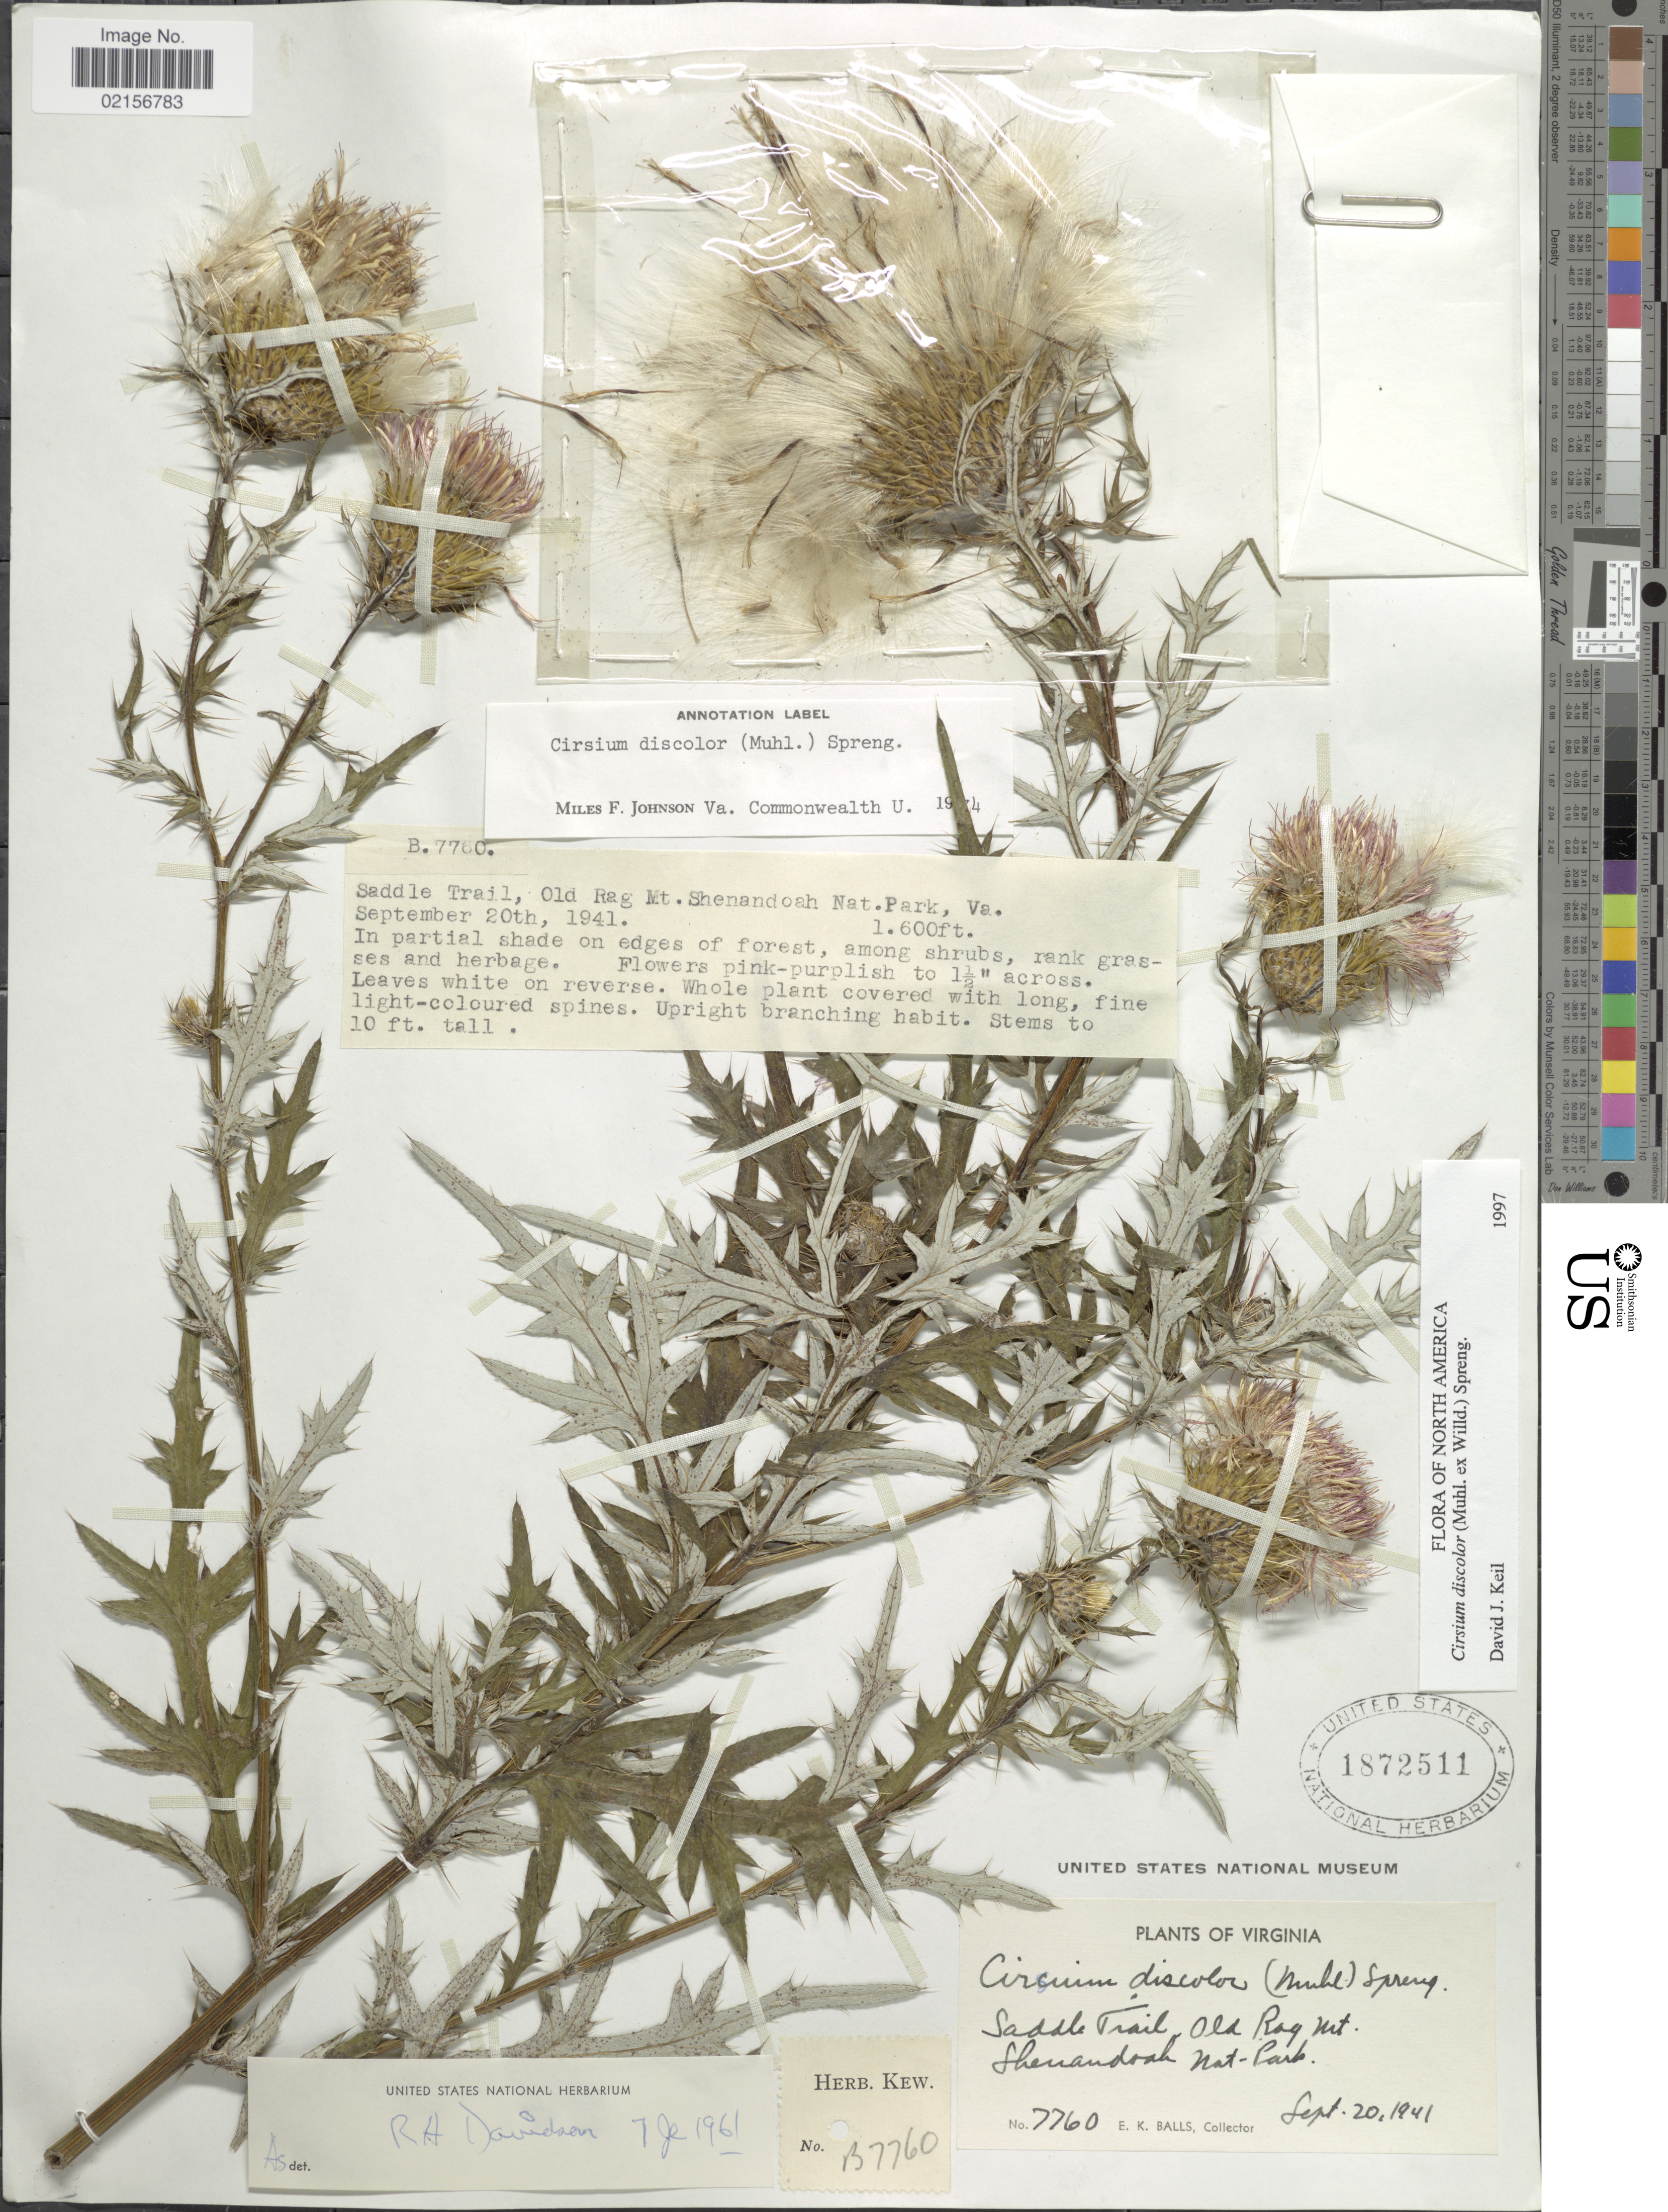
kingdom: Plantae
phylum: Tracheophyta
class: Magnoliopsida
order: Asterales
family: Asteraceae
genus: Cirsium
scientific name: Cirsium discolor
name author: (Muhl. ex Willd.) Spreng.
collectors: E. K. Balls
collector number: B7760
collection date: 1941-09-20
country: United States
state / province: Virginia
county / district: Madison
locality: Saddle Trail, Old Rag Mt. Shenandoah Nat. Park, in partial shadeon edges of forest, among shrubs, rang grasses and herbage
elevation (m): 488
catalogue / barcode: US 1872511